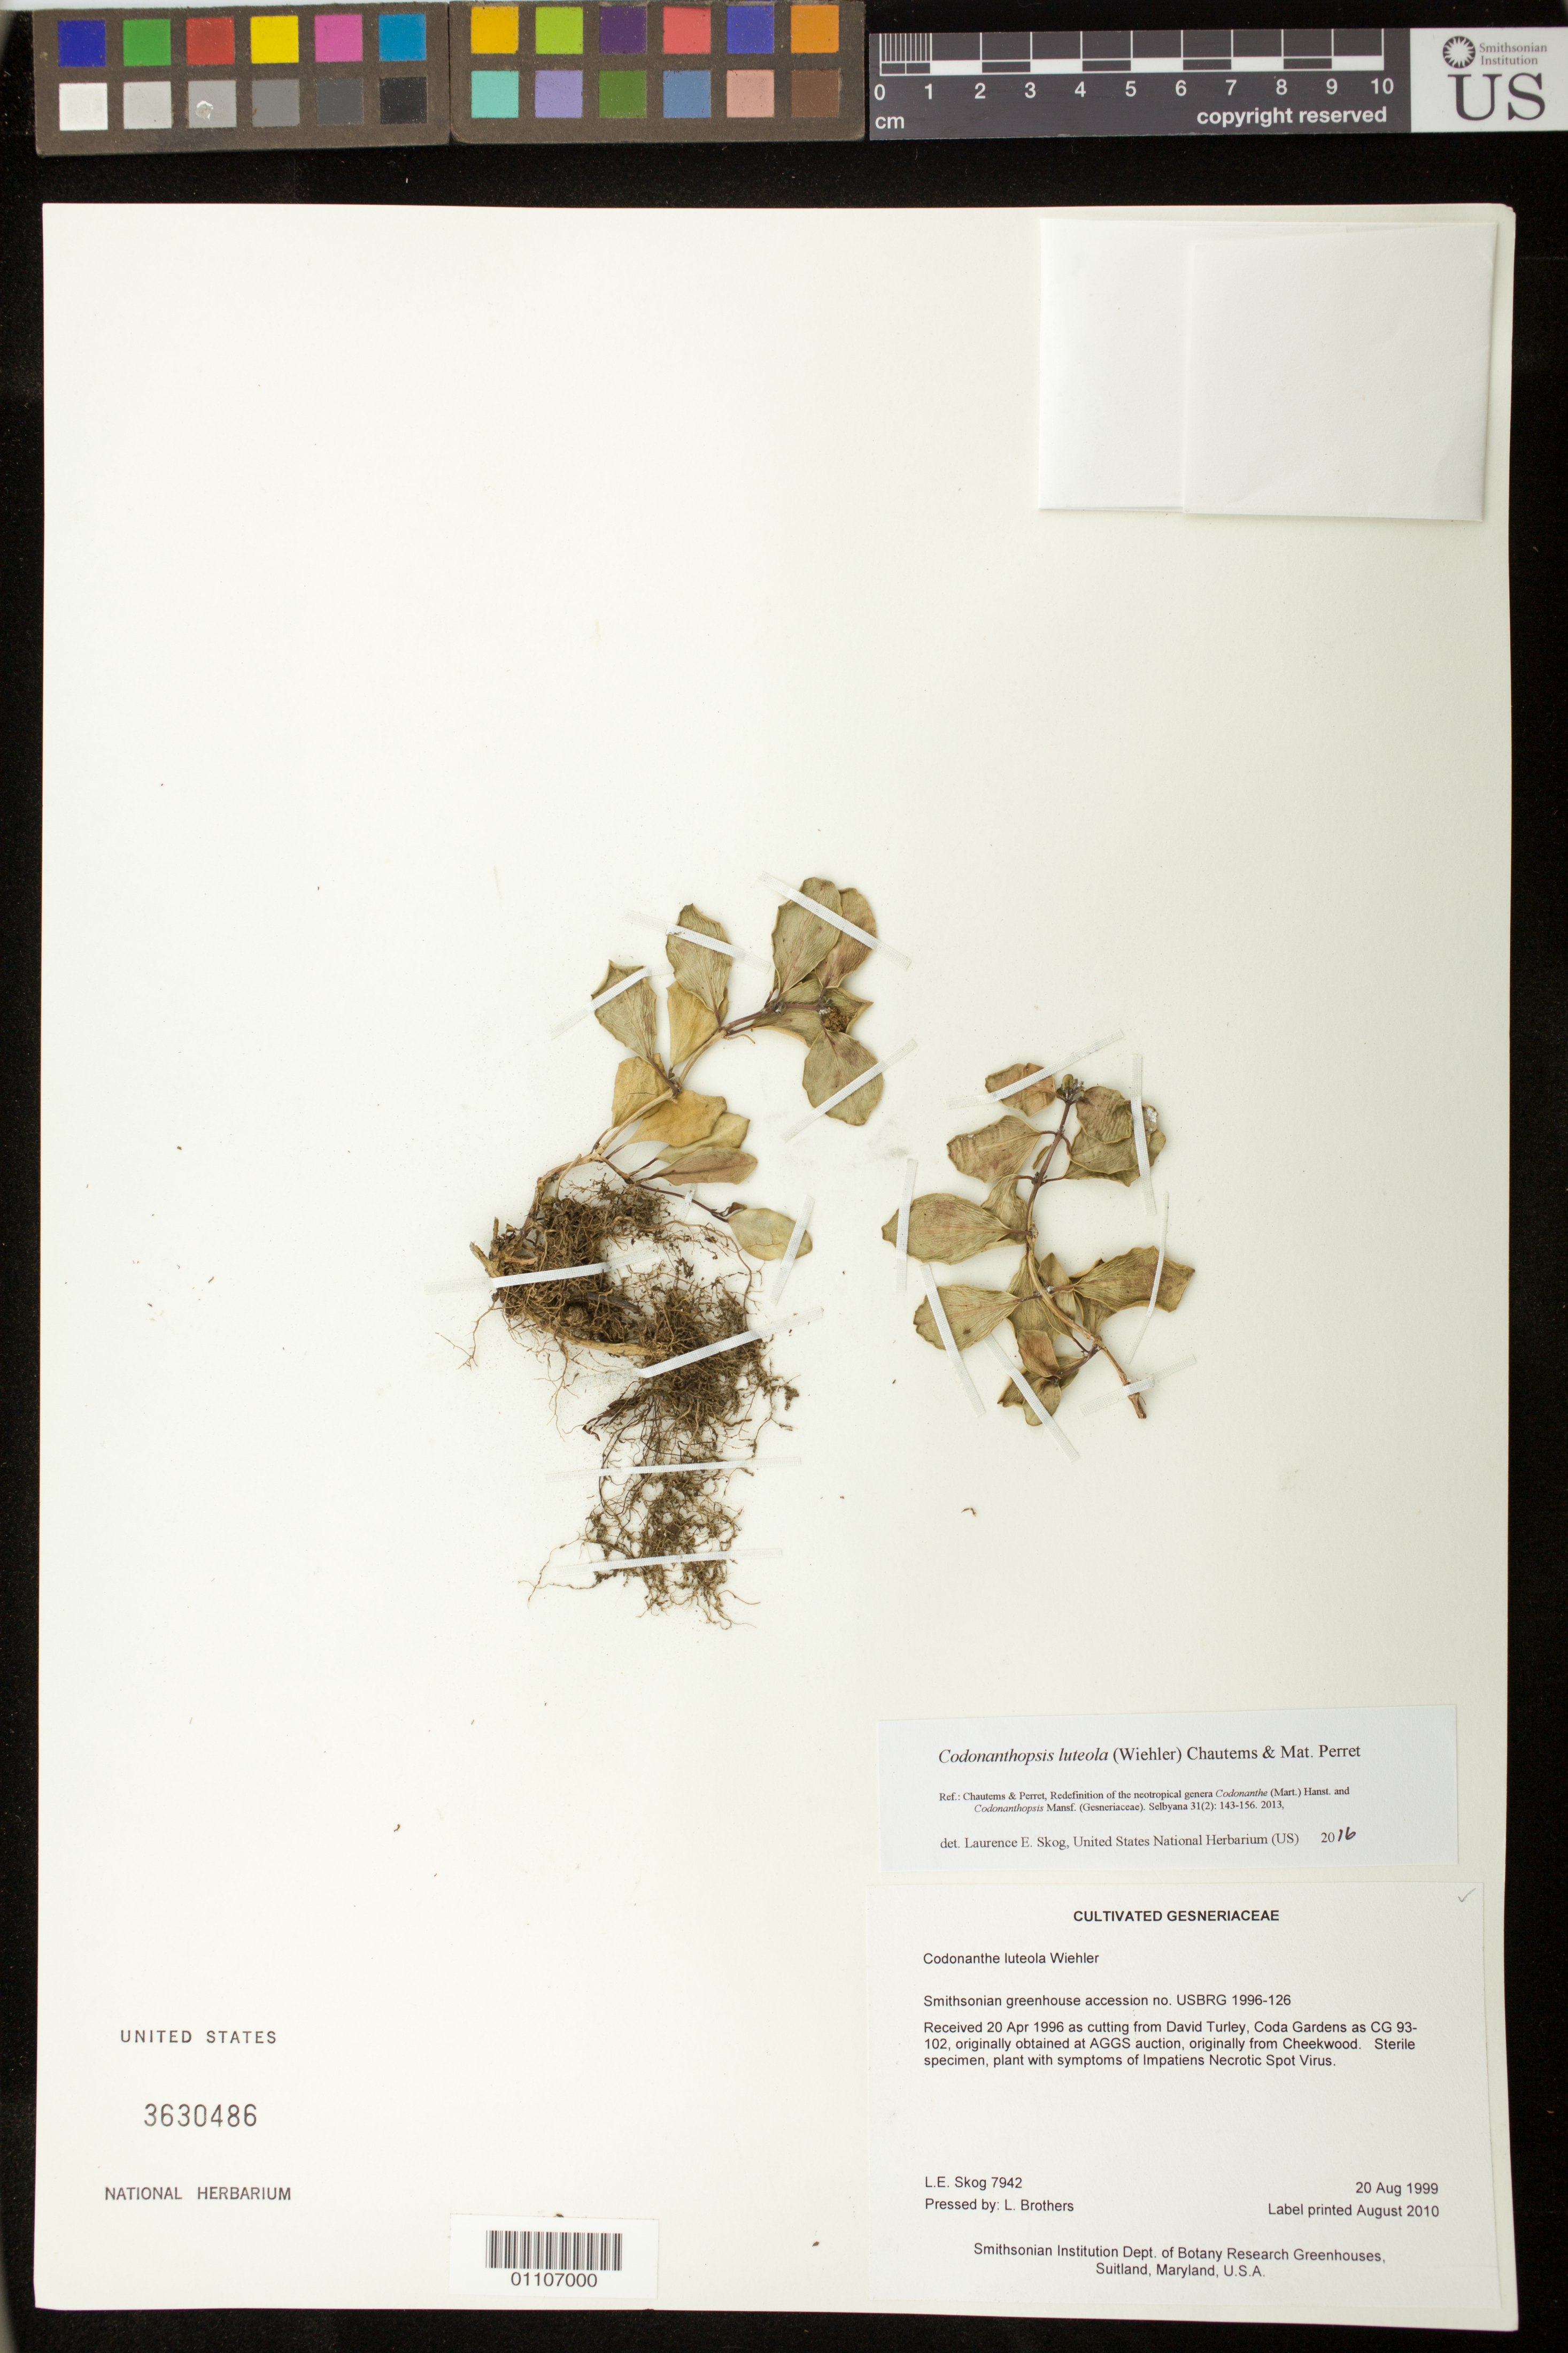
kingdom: Plantae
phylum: Tracheophyta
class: Magnoliopsida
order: Lamiales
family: Gesneriaceae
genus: Codonanthopsis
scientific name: Codonanthopsis luteola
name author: (Wiehler) Chautems & Mat.Perret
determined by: Skog, Laurence E.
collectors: L. E. Skog & L. Brothers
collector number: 7942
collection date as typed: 20 Aug 1999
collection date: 1999-08-20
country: United States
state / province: Maryland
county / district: Prince George's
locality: Smithsonian Institution Dept. of Botany Research Greenhouses, Suitland, Maryland, U.S.A.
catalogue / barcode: US 3630486